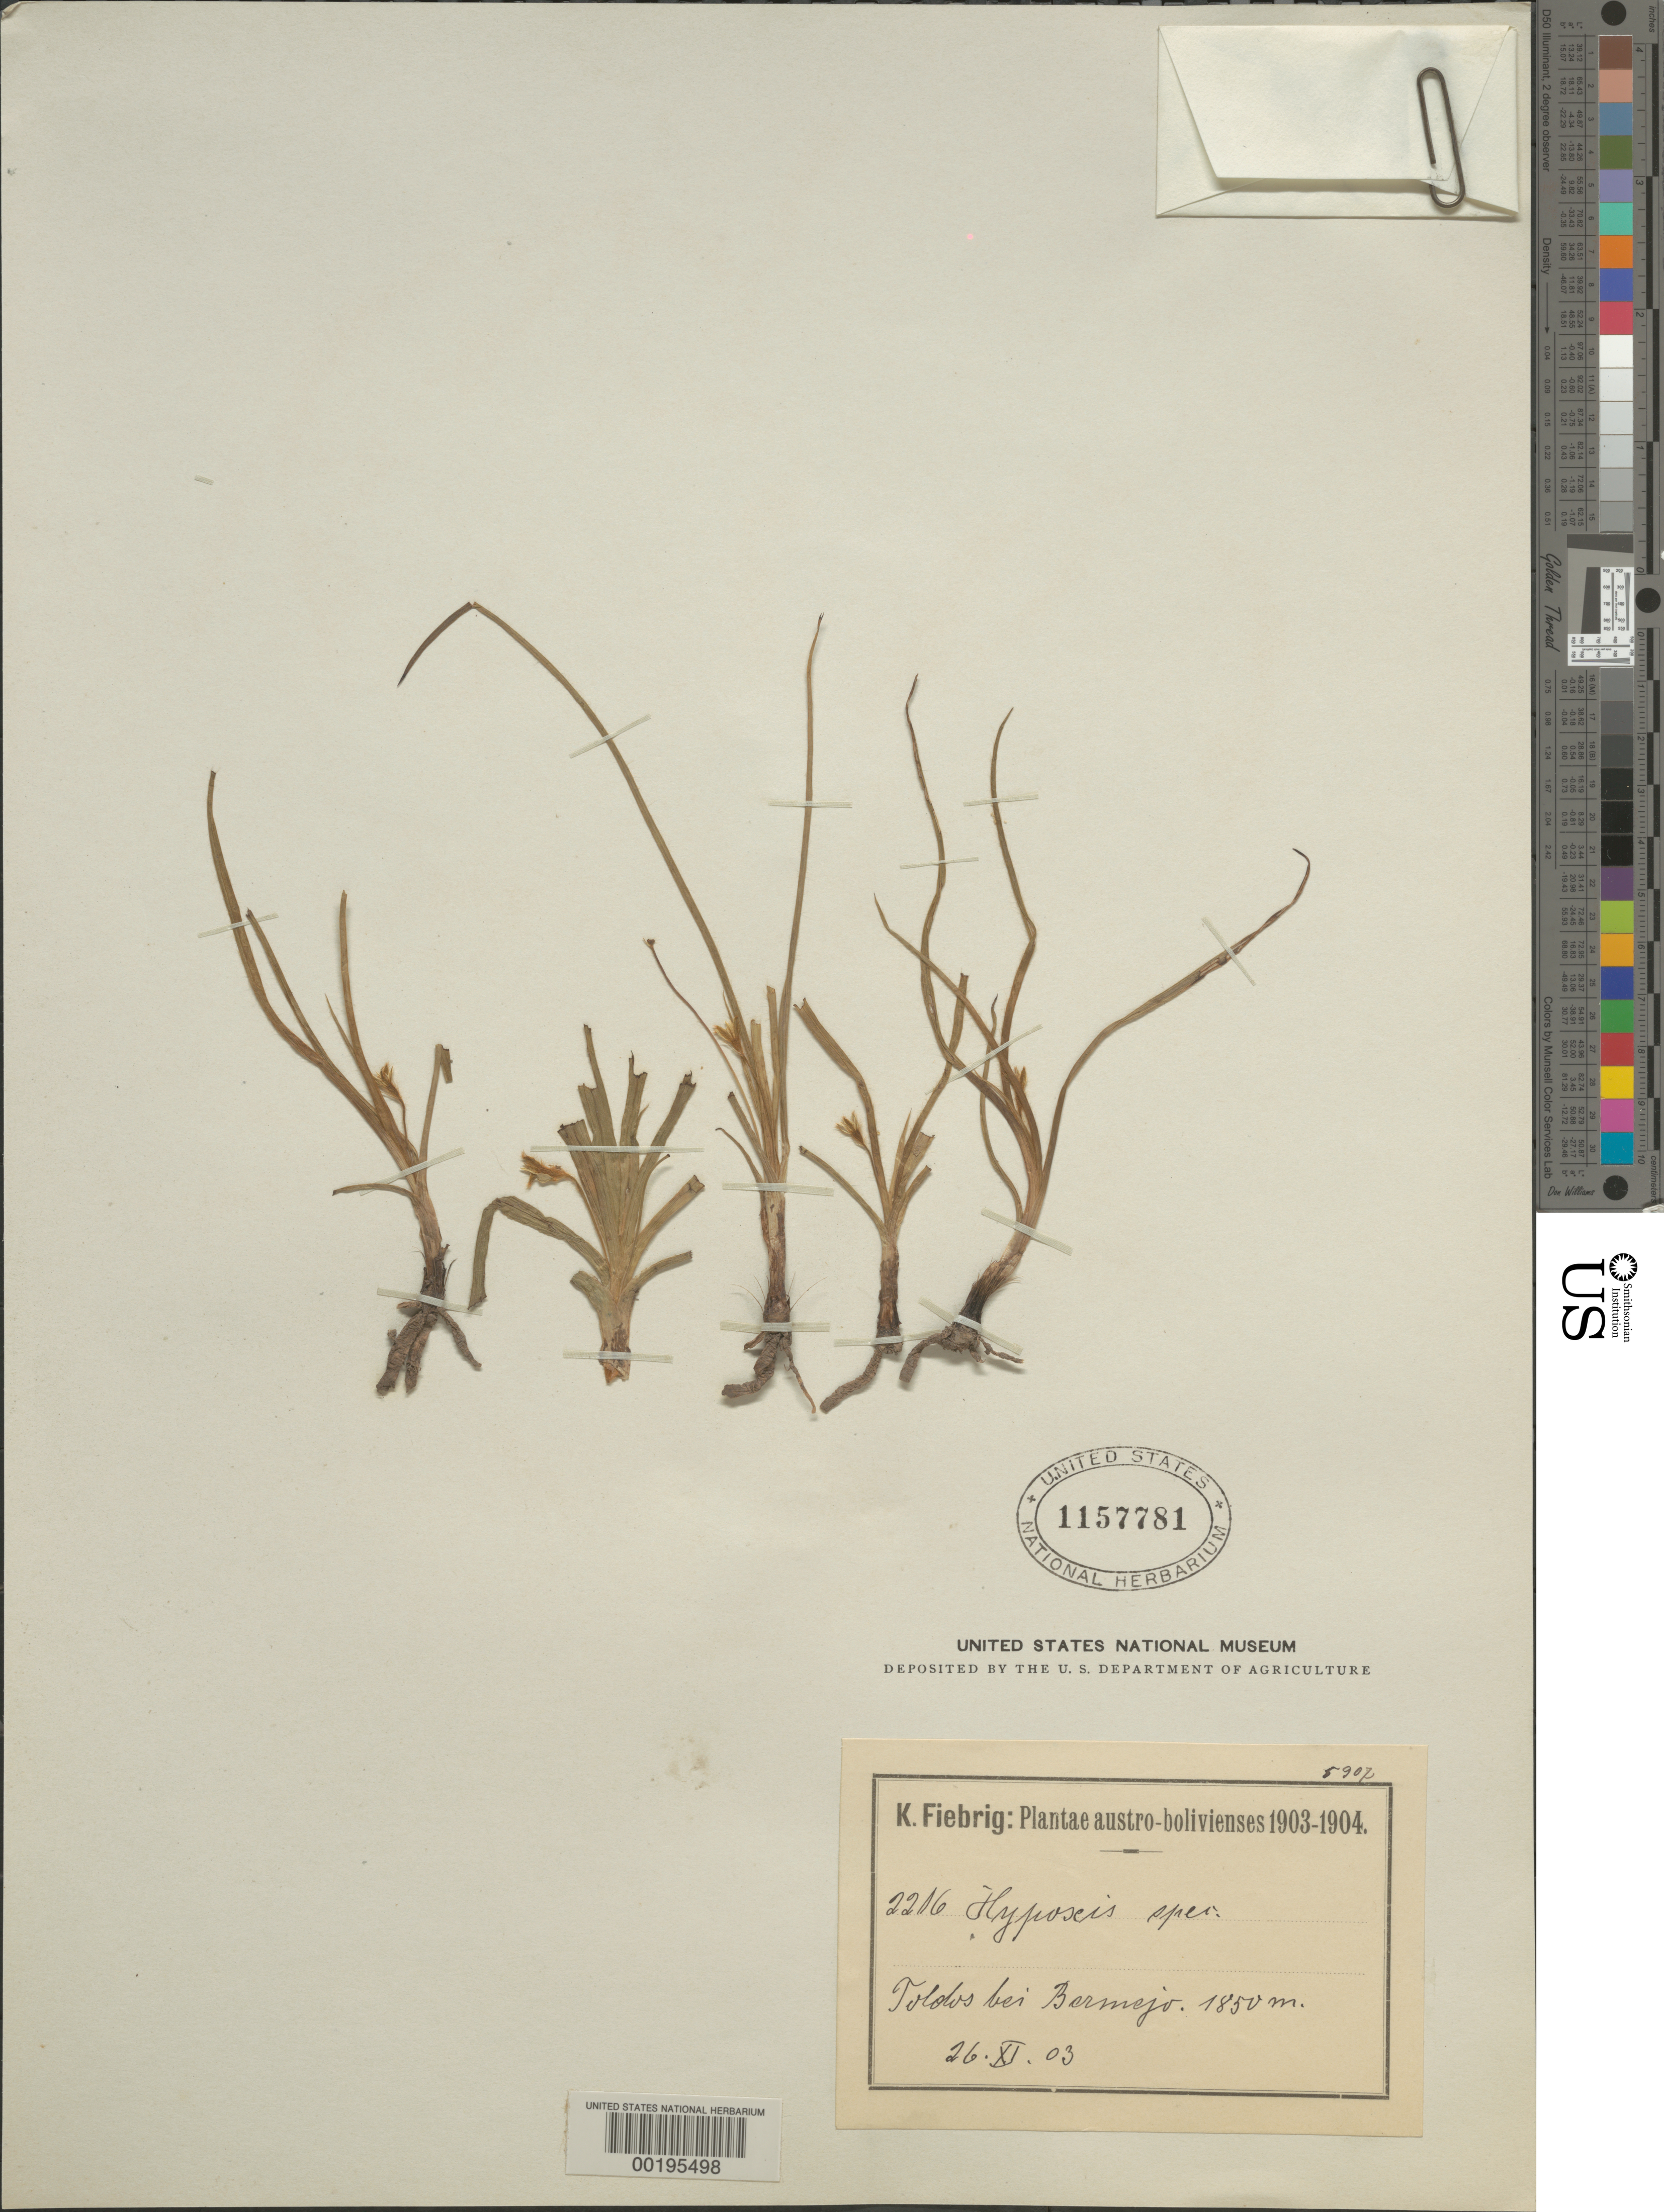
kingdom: Plantae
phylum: Tracheophyta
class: Liliopsida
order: Asparagales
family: Hypoxidaceae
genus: Hypoxis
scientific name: Hypoxis sp.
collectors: K. Fiebrig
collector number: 2216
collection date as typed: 26 Nov 1903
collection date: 1903-11-26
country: Bolivia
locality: Todos bei Bermejo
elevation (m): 1850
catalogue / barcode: US 1157781